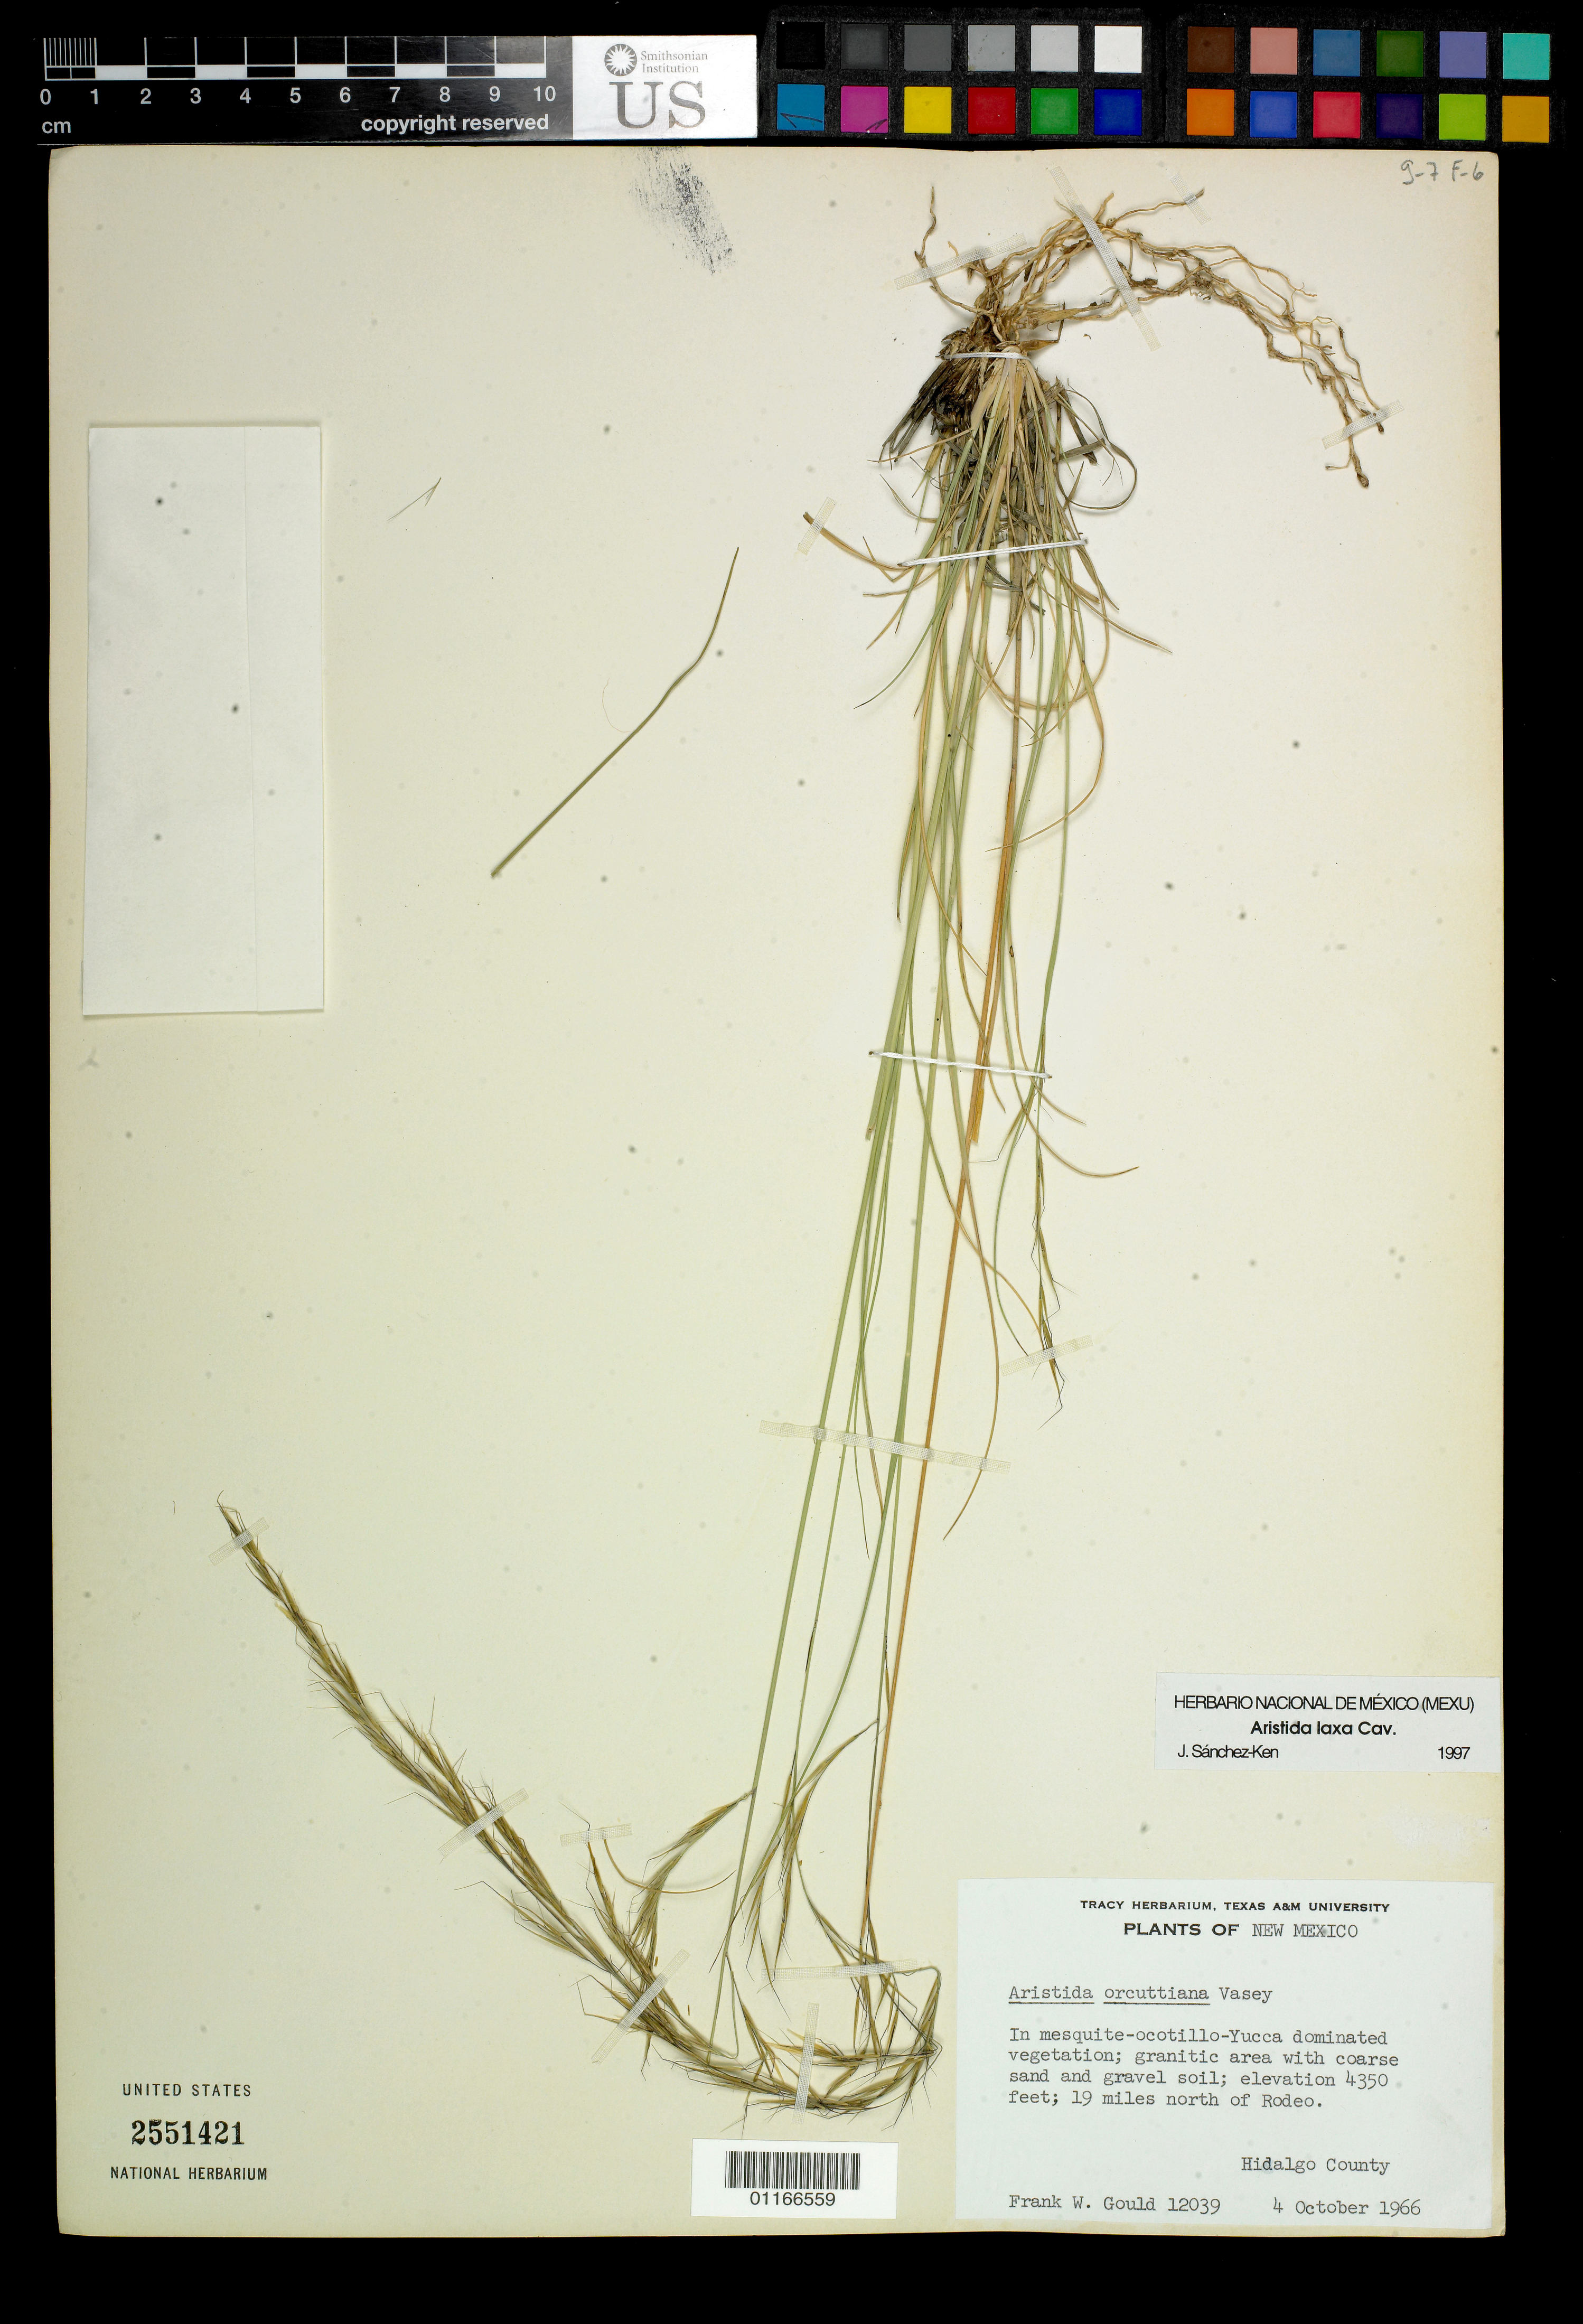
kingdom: Plantae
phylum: Tracheophyta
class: Liliopsida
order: Poales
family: Poaceae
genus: Aristida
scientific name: Aristida laxa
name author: Cav.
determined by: Sánchez-Ken, J. G.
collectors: F. W. Gould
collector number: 12039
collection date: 1966-10-04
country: United States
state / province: New Mexico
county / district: Hidalgo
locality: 19 miles N of Rodeo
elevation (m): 1326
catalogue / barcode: US 2551421